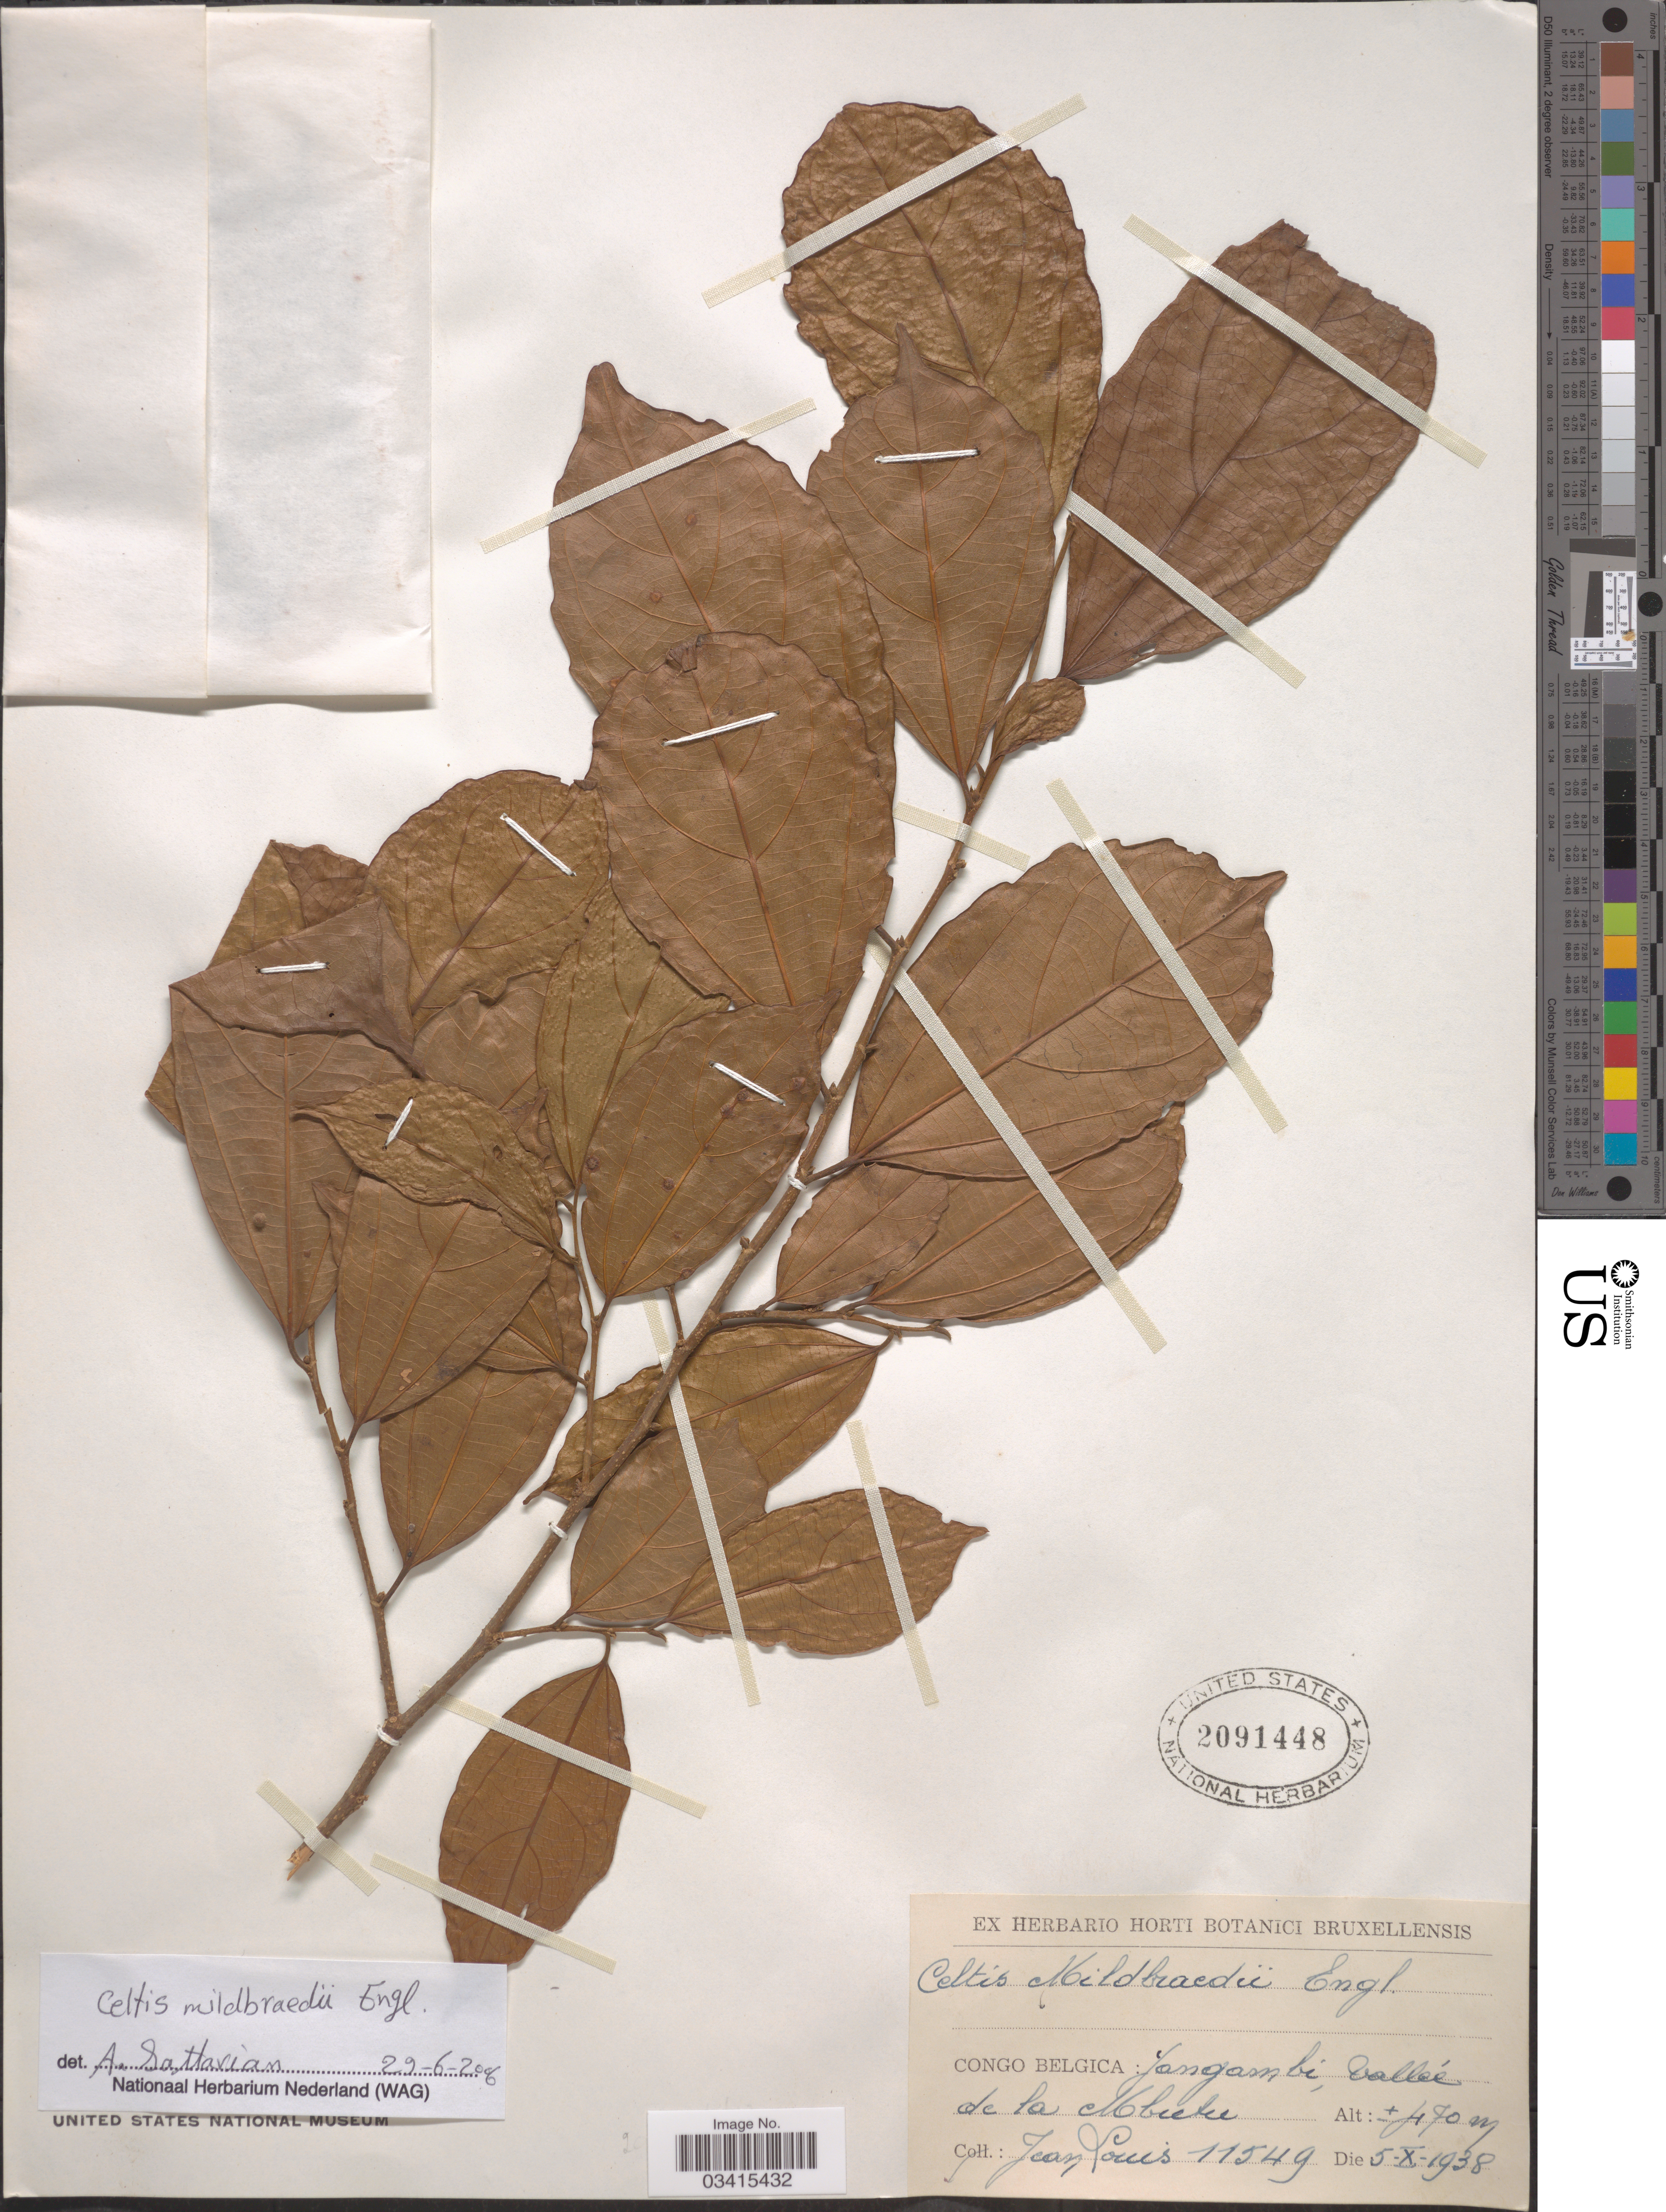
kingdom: Plantae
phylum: Tracheophyta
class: Magnoliopsida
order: Rosales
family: Cannabaceae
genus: Celtis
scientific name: Celtis mildbraedii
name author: Engl.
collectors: J. Louis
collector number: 11549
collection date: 1938-10-05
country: Congo, Democratic Republic of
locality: Congo Belgica: Yangambi, vallée de la Mbutu.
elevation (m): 470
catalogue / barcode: US 2091448